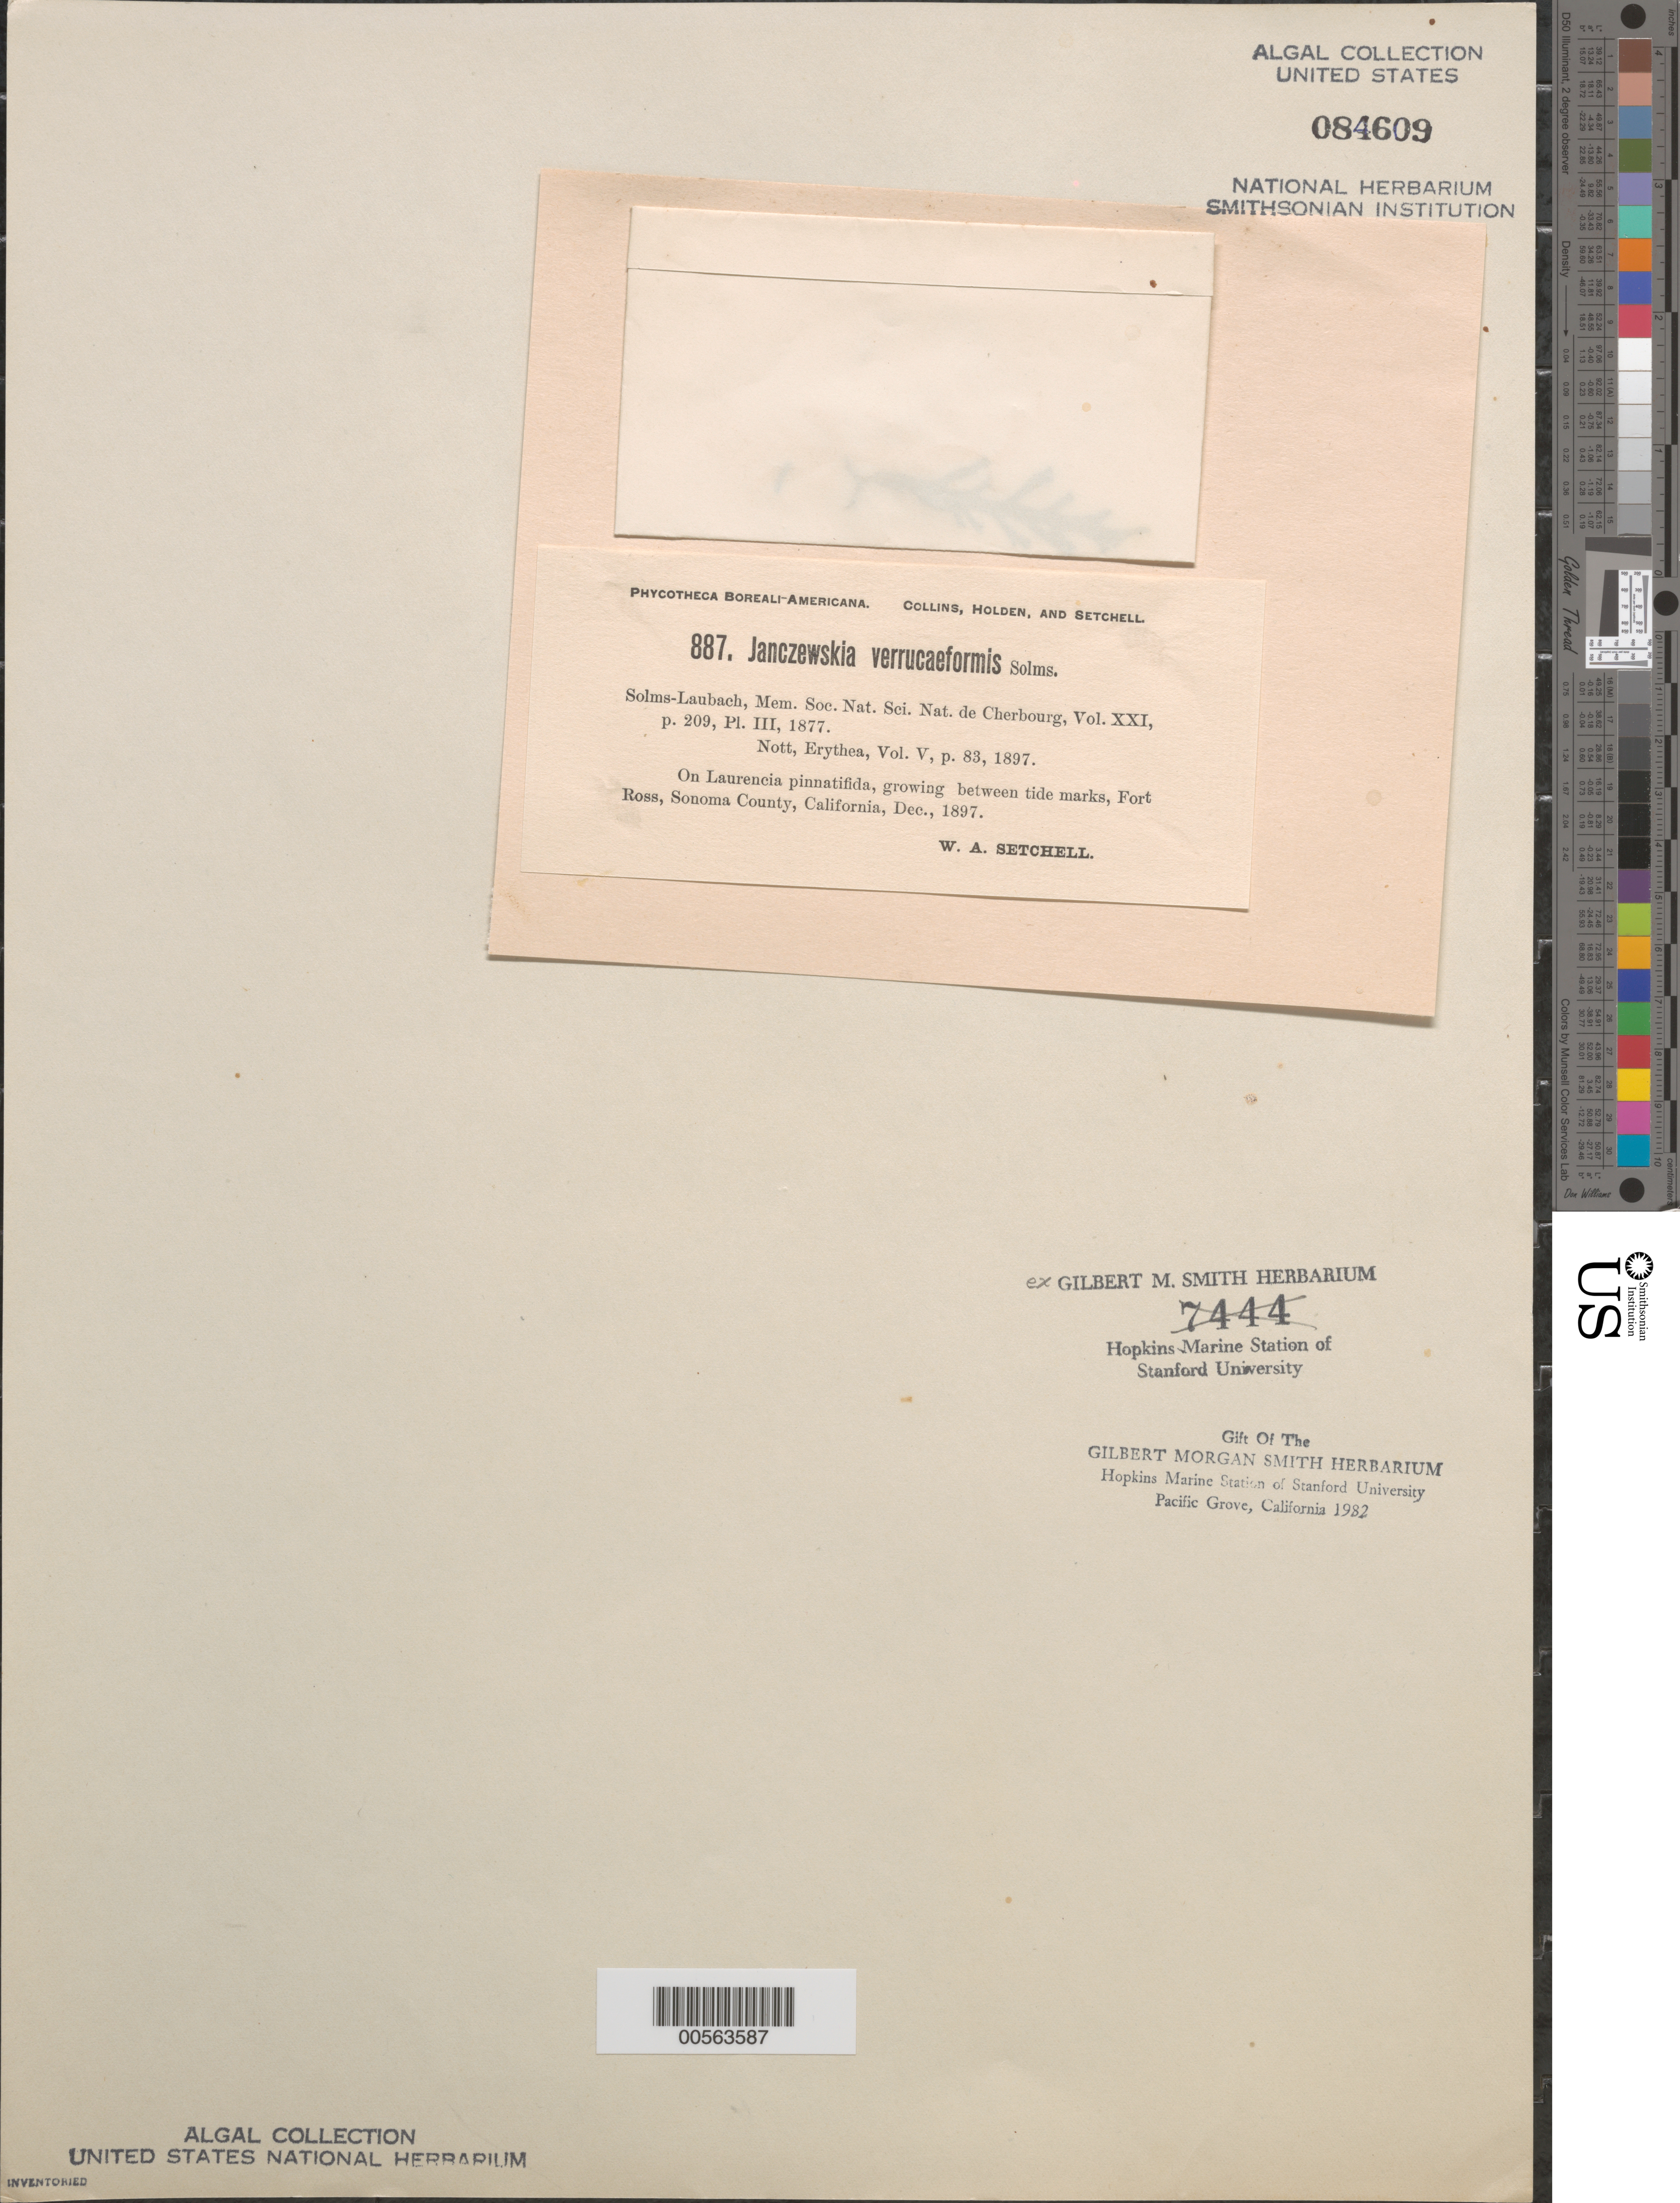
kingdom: Plantae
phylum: Rhodophyta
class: Florideophyceae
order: Ceramiales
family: Rhodomelaceae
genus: Janczewskia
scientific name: Janczewskia verrucaeformis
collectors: W. Setchell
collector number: PB-A 887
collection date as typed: Dec 1897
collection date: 1897-12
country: United States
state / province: California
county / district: Sonoma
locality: Fort Ross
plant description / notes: Collins, Holden & Setchell, Phycotheca Boreali-Americana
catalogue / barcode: US 84609